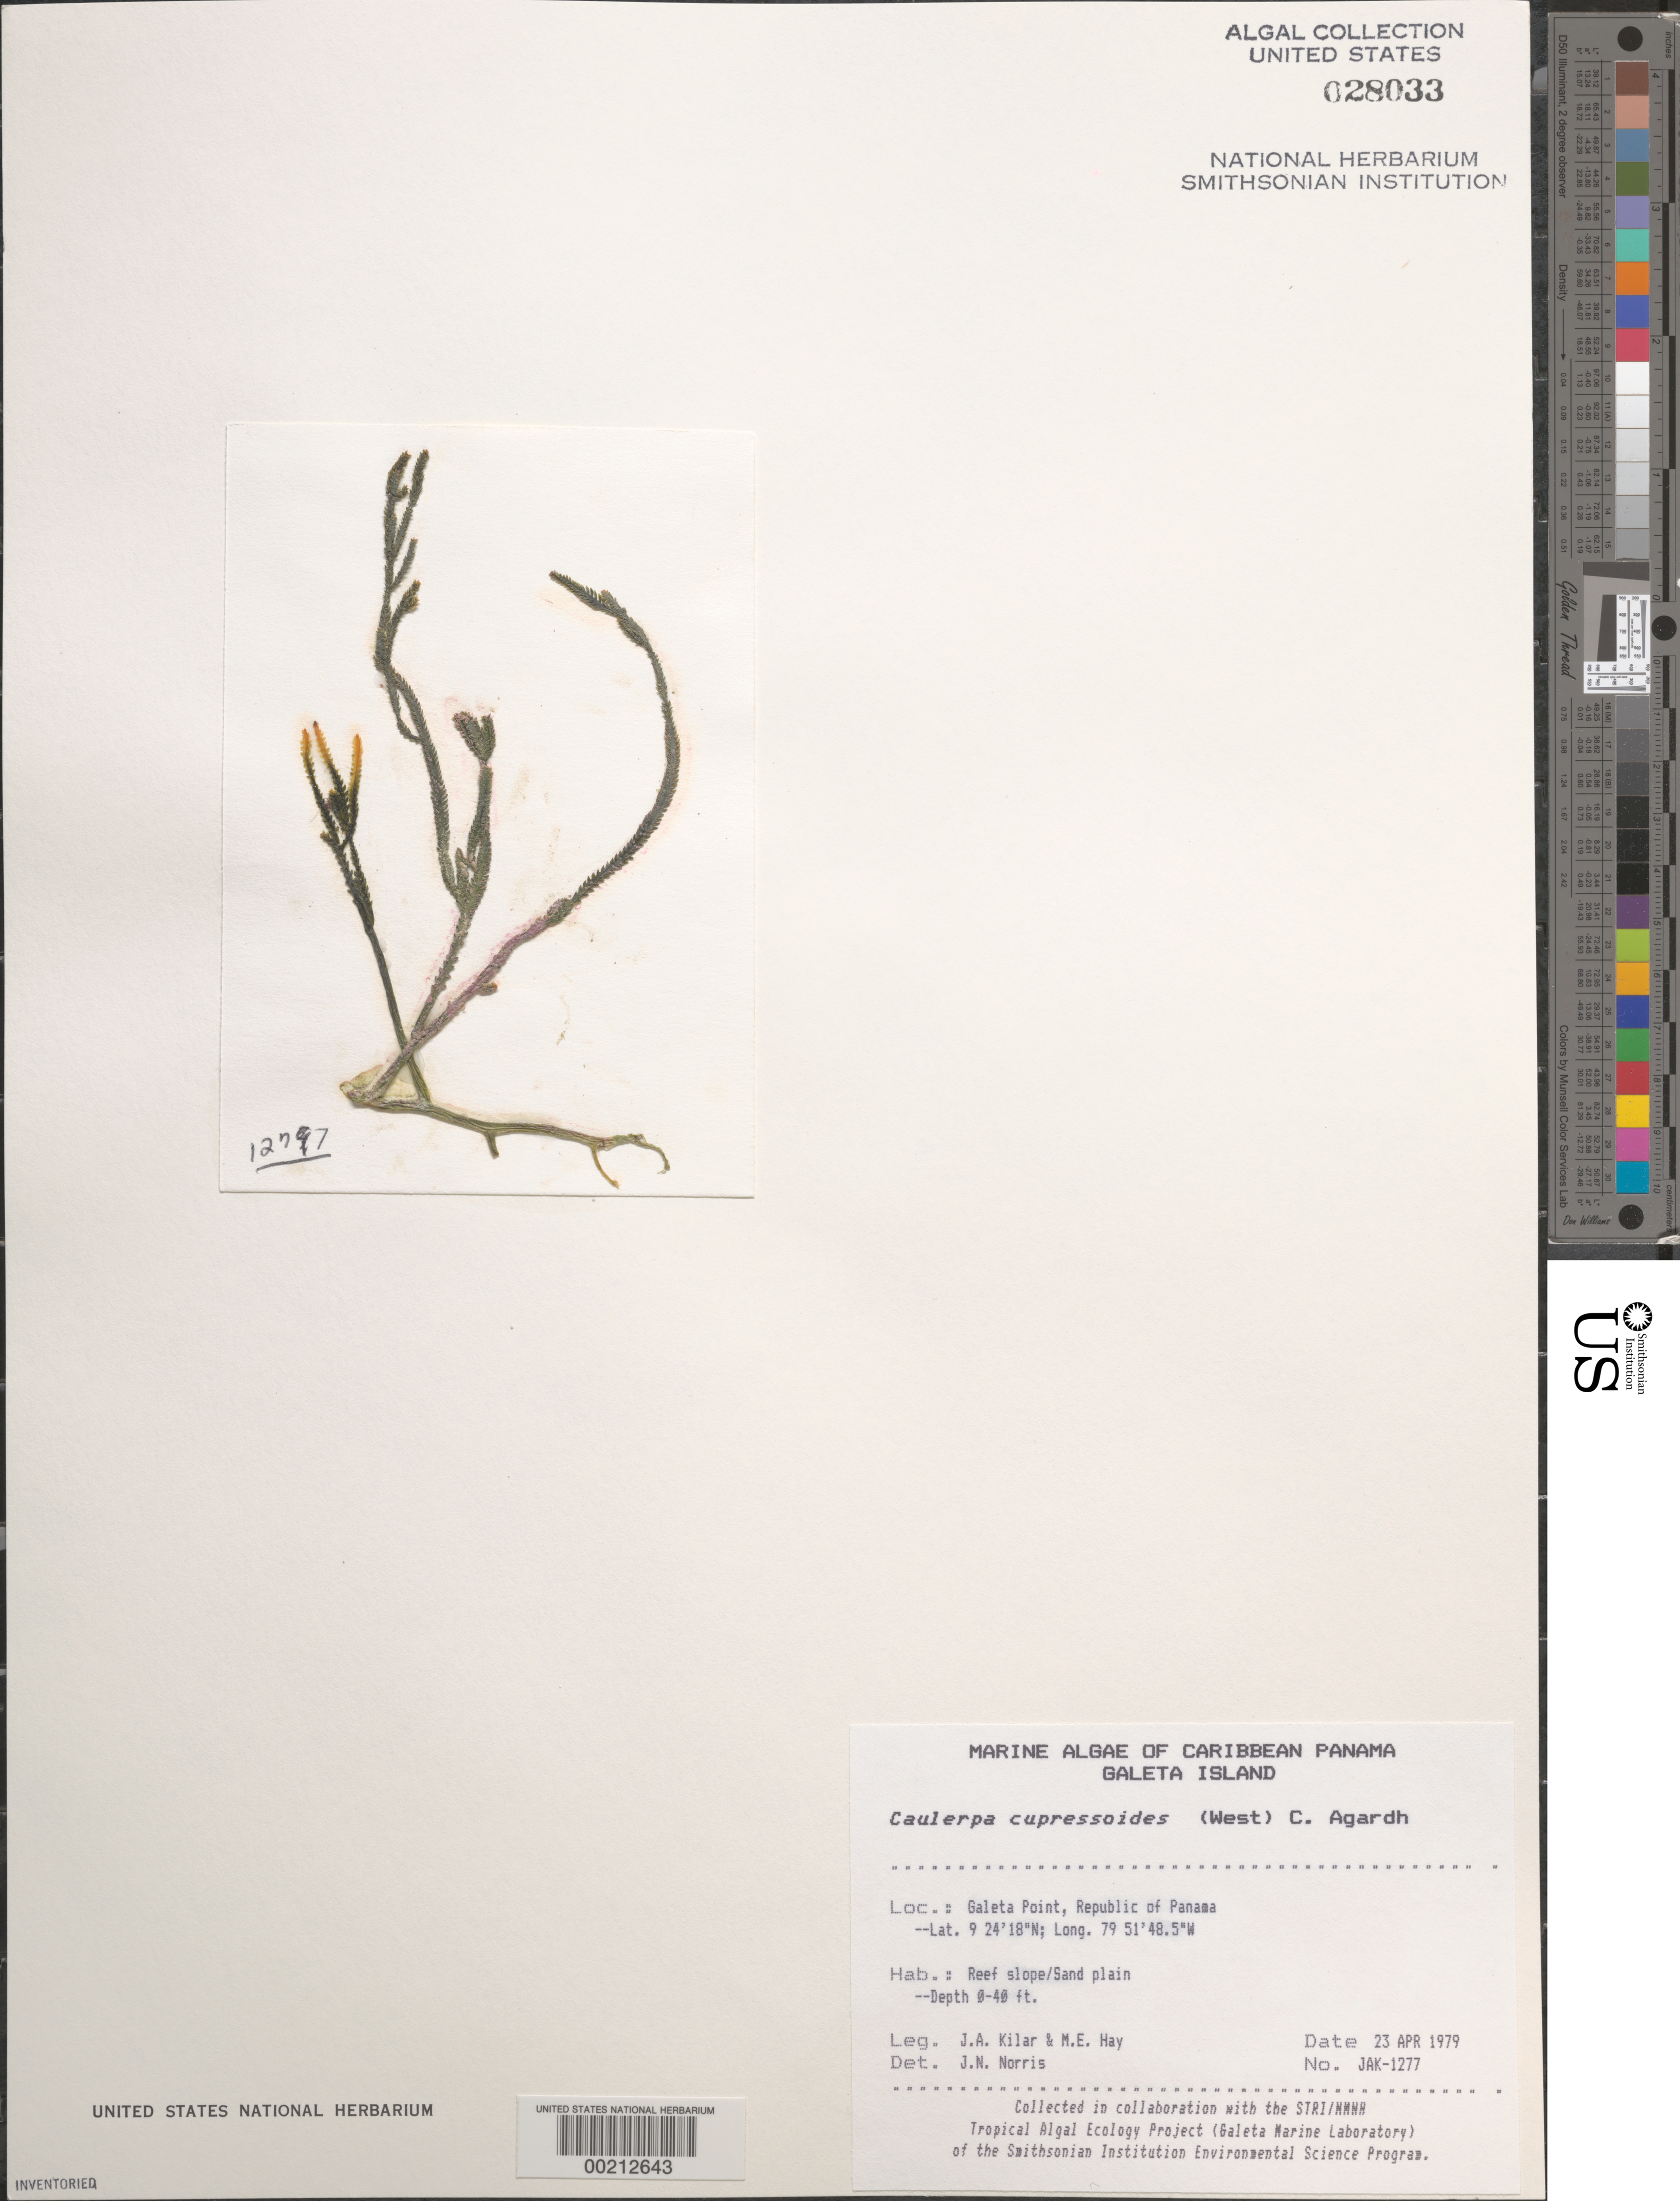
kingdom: Plantae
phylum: Chlorophyta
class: Ulvophyceae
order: Bryopsidales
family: Caulerpaceae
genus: Caulerpa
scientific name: Caulerpa cupressoides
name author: (Vahl) C. Agardh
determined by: Norris, James N.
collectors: J. A. Kilar & M. E. Hay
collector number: JAK-1277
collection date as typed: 23 Apr 1979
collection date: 1979-04-23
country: Panama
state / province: Colón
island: Galeta Island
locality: Galeta Point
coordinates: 9 24' 18" N, 79 51' 48.5" W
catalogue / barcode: US 28033